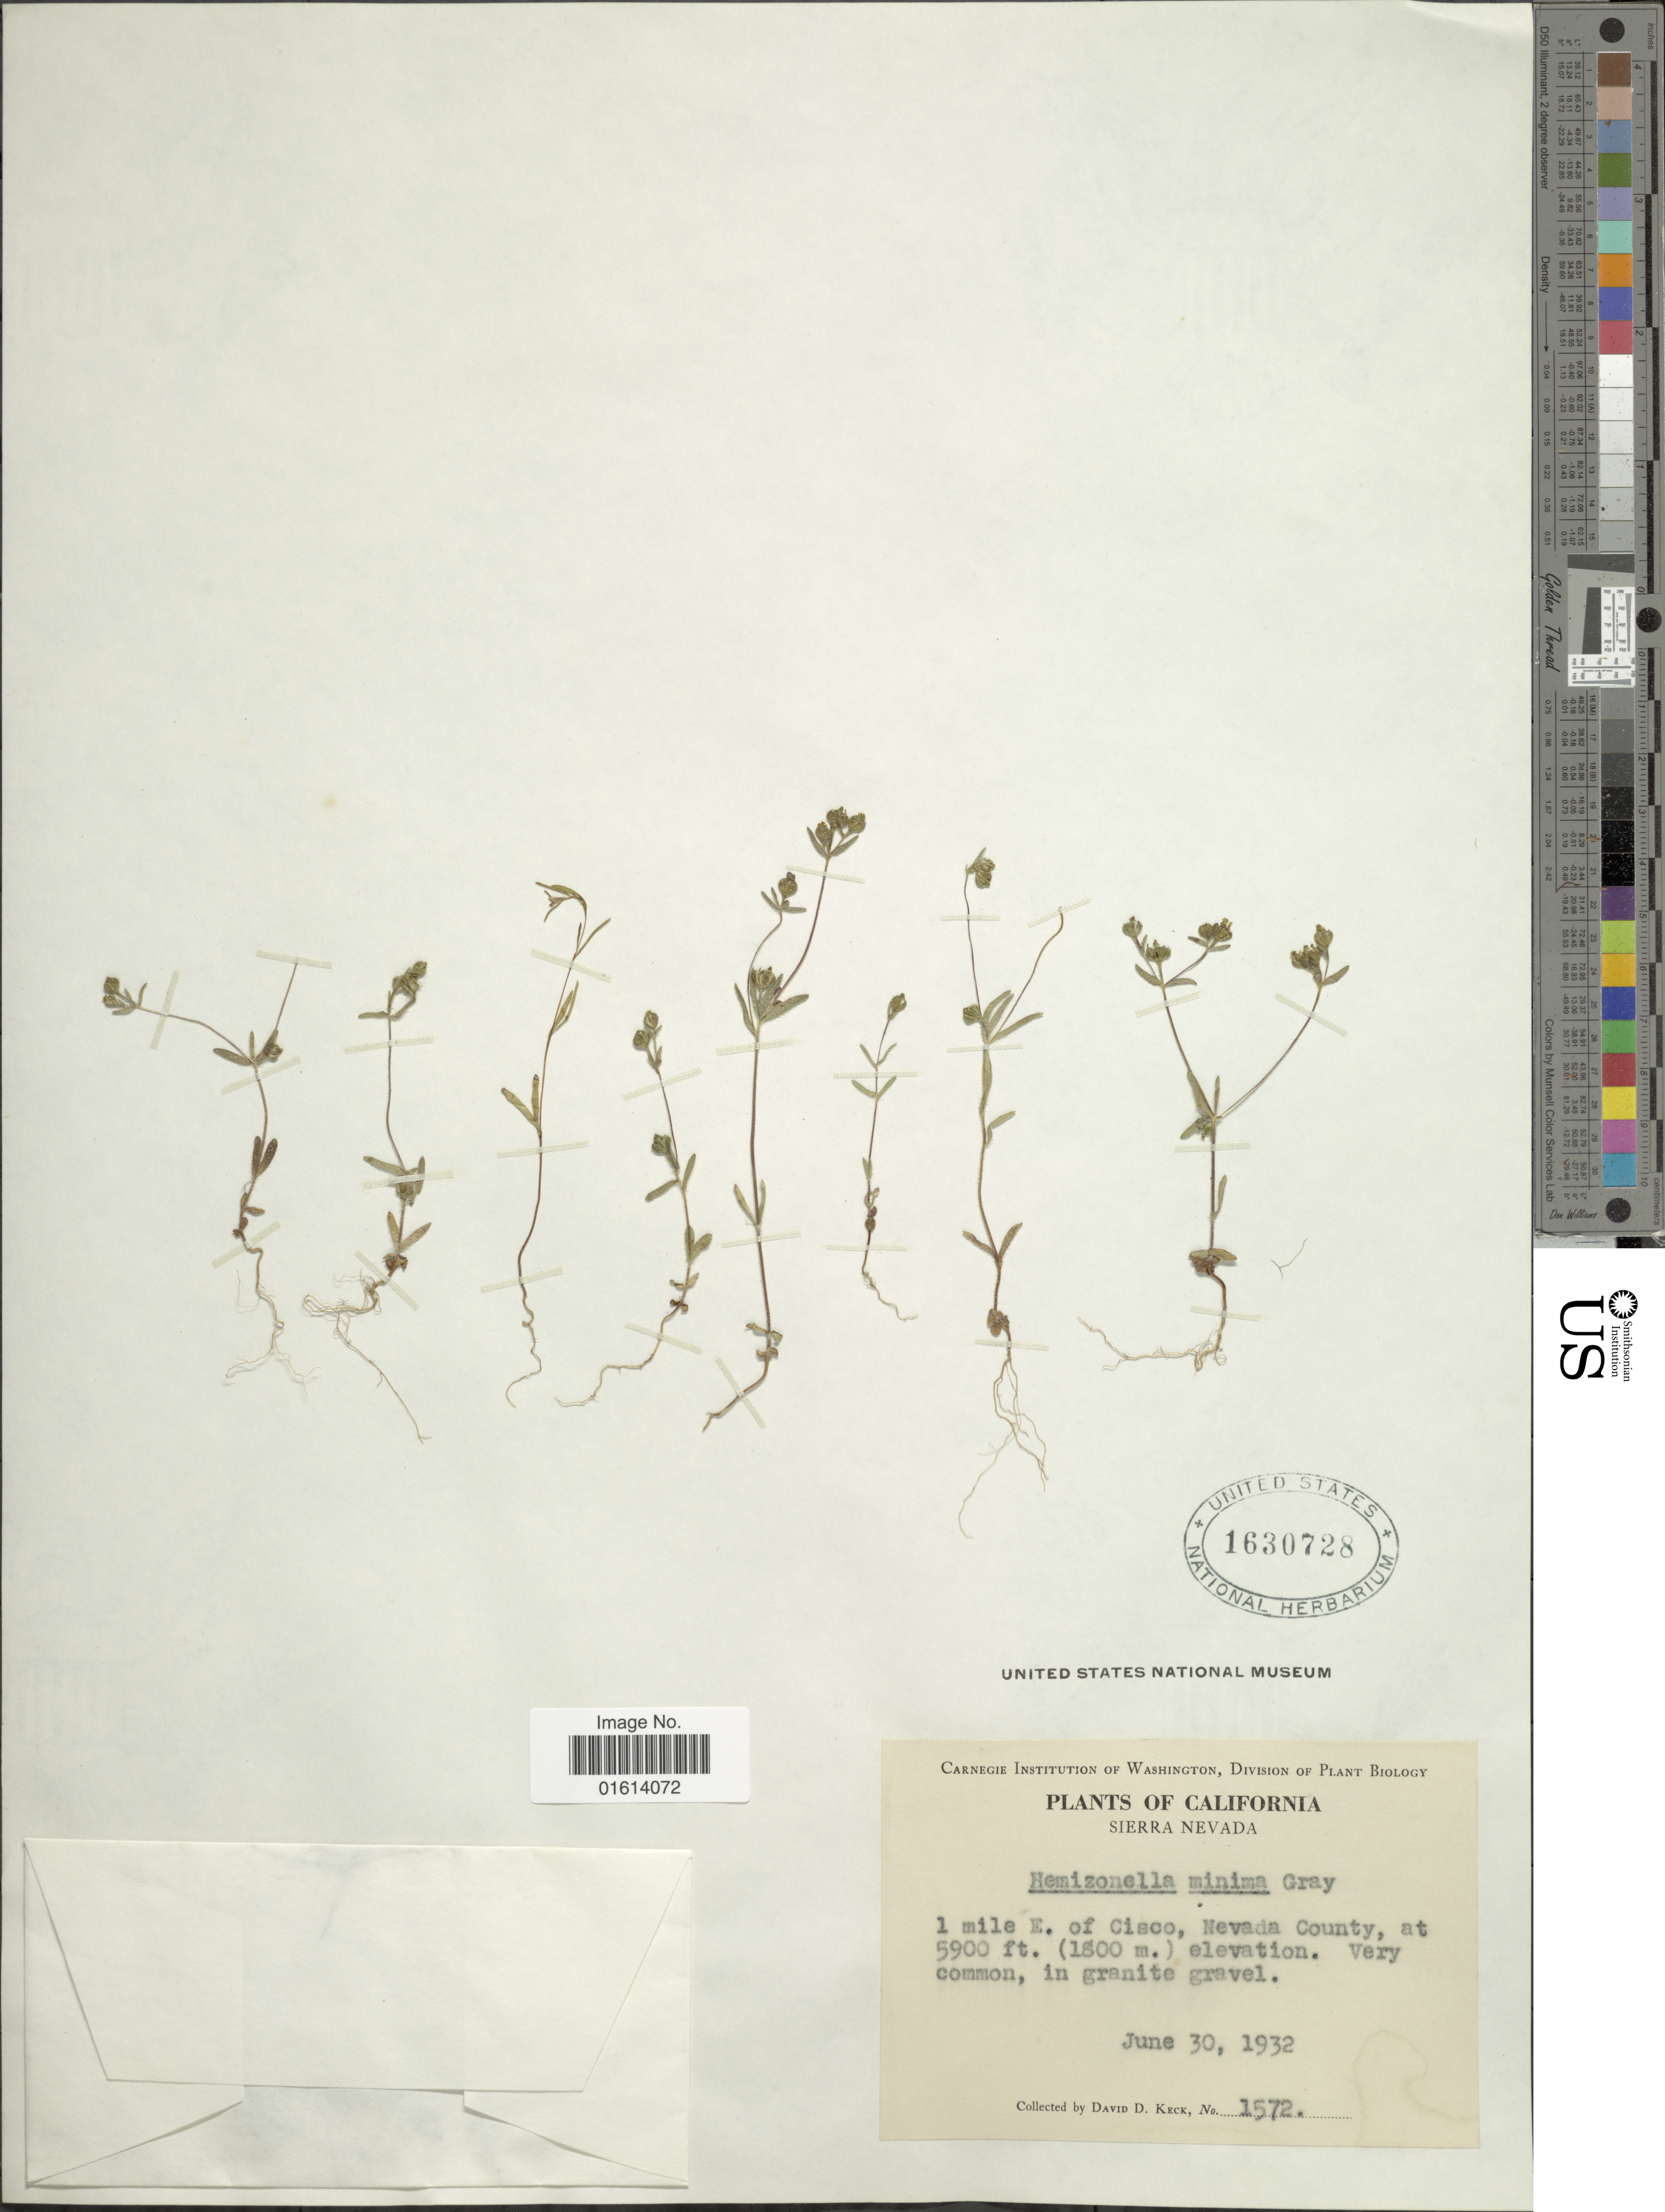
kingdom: Plantae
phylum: Tracheophyta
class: Magnoliopsida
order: Asterales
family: Asteraceae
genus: Hemizonella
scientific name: Hemizonella minima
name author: (A. Gray) A. Gray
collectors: D. D. Keck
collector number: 1572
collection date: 1932-06-30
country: United States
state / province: California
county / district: Nevada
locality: Sierra Nevada, 1 mile E. of Cisco, Nevada County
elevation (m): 1798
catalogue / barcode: US 1630728